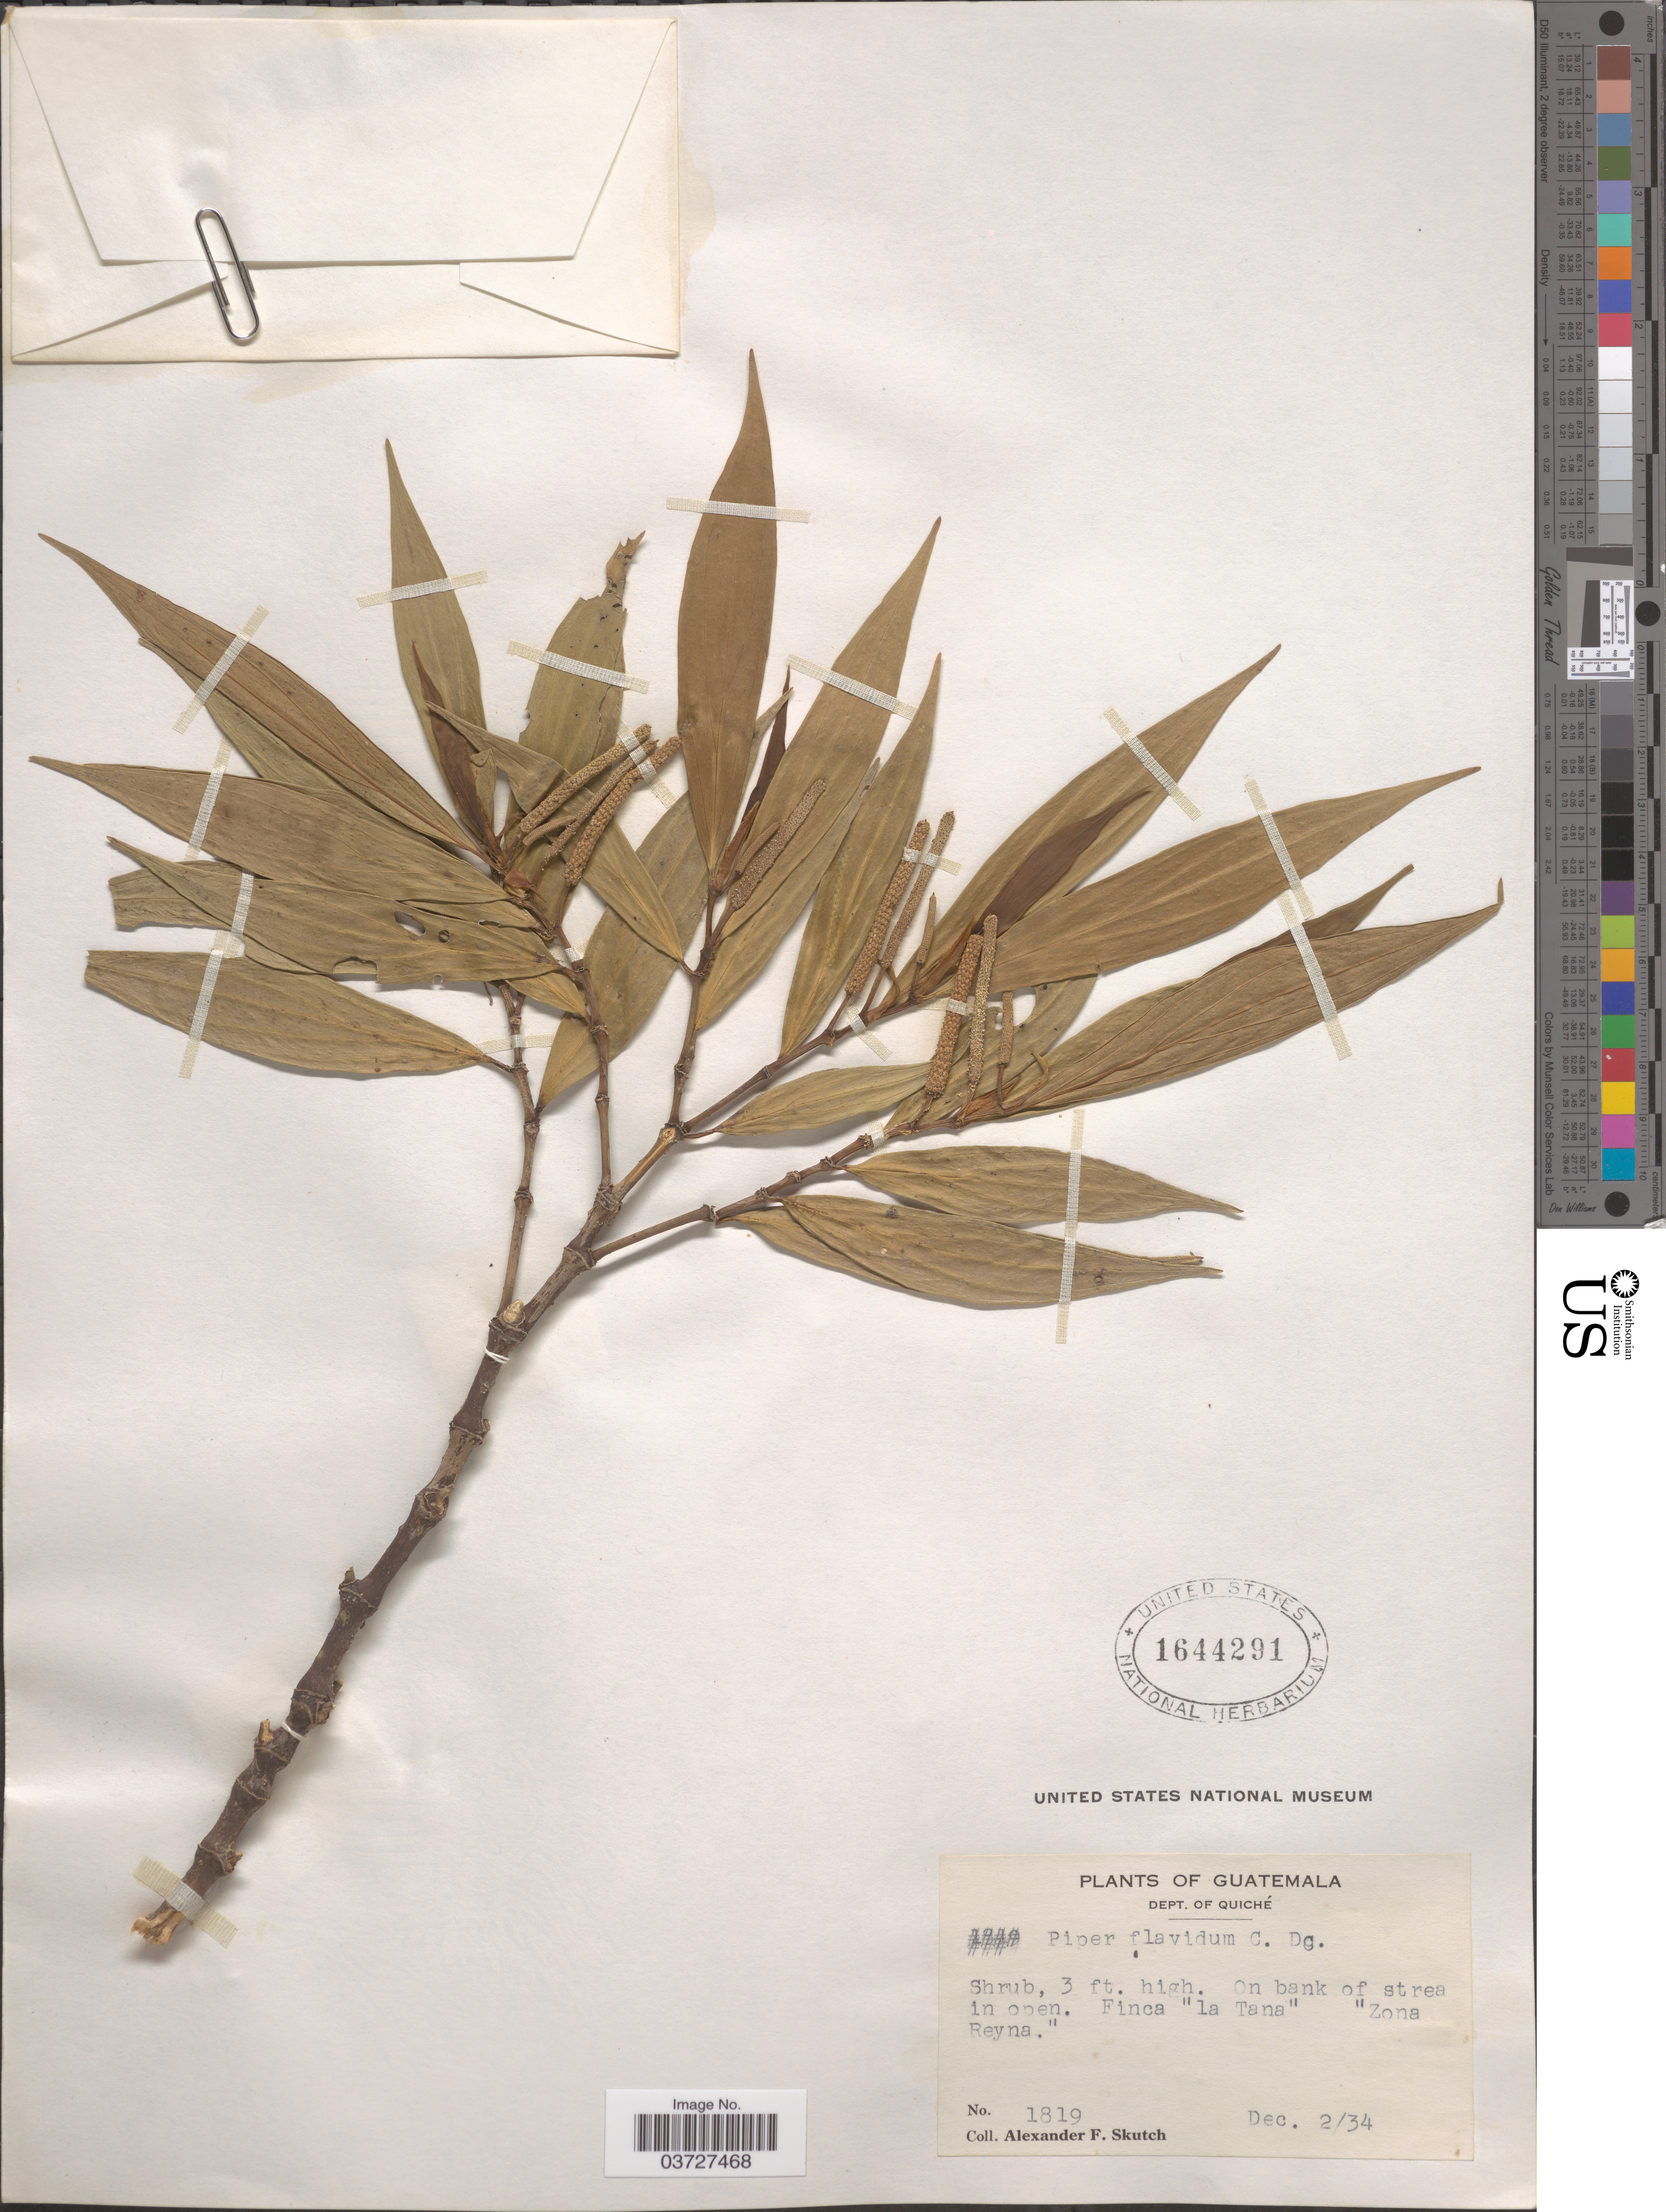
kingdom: Plantae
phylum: Tracheophyta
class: Magnoliopsida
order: Piperales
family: Piperaceae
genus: Piper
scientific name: Piper flavidum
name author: C. DC. in Donn. Sm.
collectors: A. F. Skutch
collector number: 1819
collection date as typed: Transcribed d/m/y: 2/12/34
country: Guatemala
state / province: El Quiche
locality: Dept. of Quiché. Finca 'la Tana' 'Zona Reyna.'.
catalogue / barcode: US 1644291